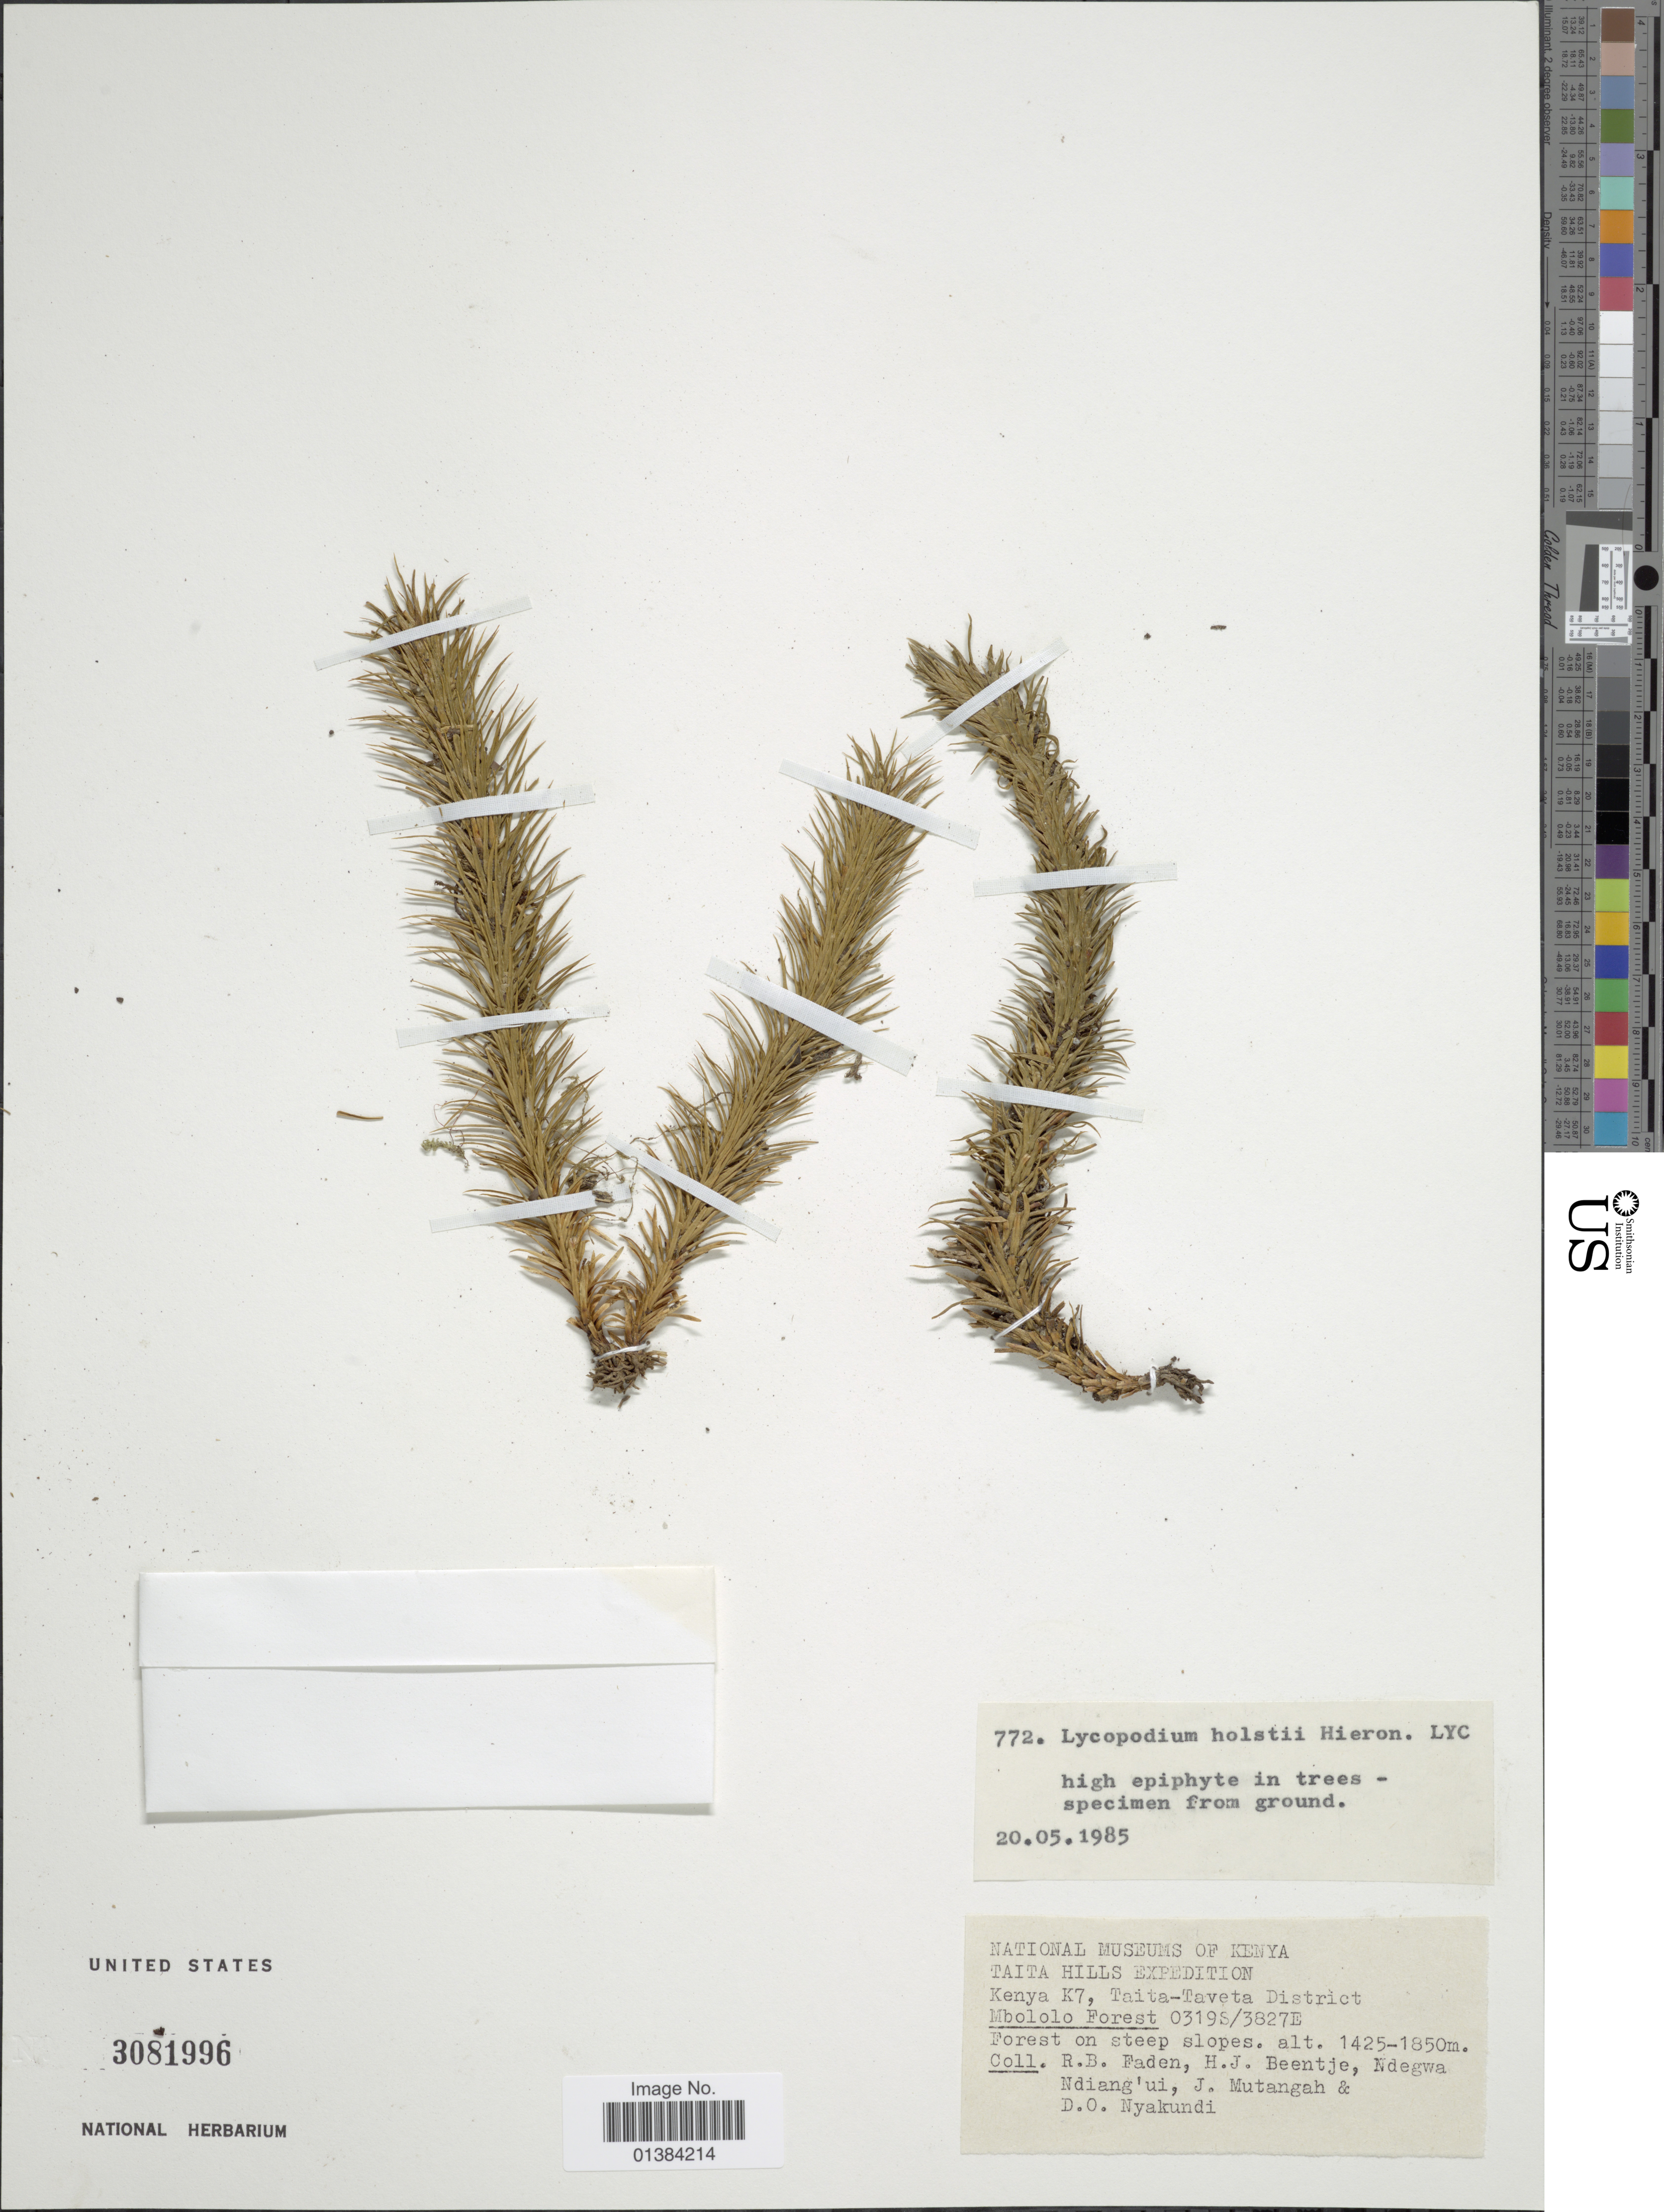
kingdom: Plantae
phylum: Tracheophyta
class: Lycopodiopsida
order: Lycopodiales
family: Lycopodiaceae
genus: Phlegmariurus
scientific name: Phlegmariurus holstii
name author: (Hieron.) A. R. Field & Bostock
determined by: Field, A. R.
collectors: R. B. Faden, H. J. Beentje, Ndegwa Ndiang'ui, J. Mutangah & D. Nyakundi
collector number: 772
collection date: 1985-05-20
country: Kenya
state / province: Taita Taveta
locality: Mbololo Forest.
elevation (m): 1425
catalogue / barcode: US 3081996